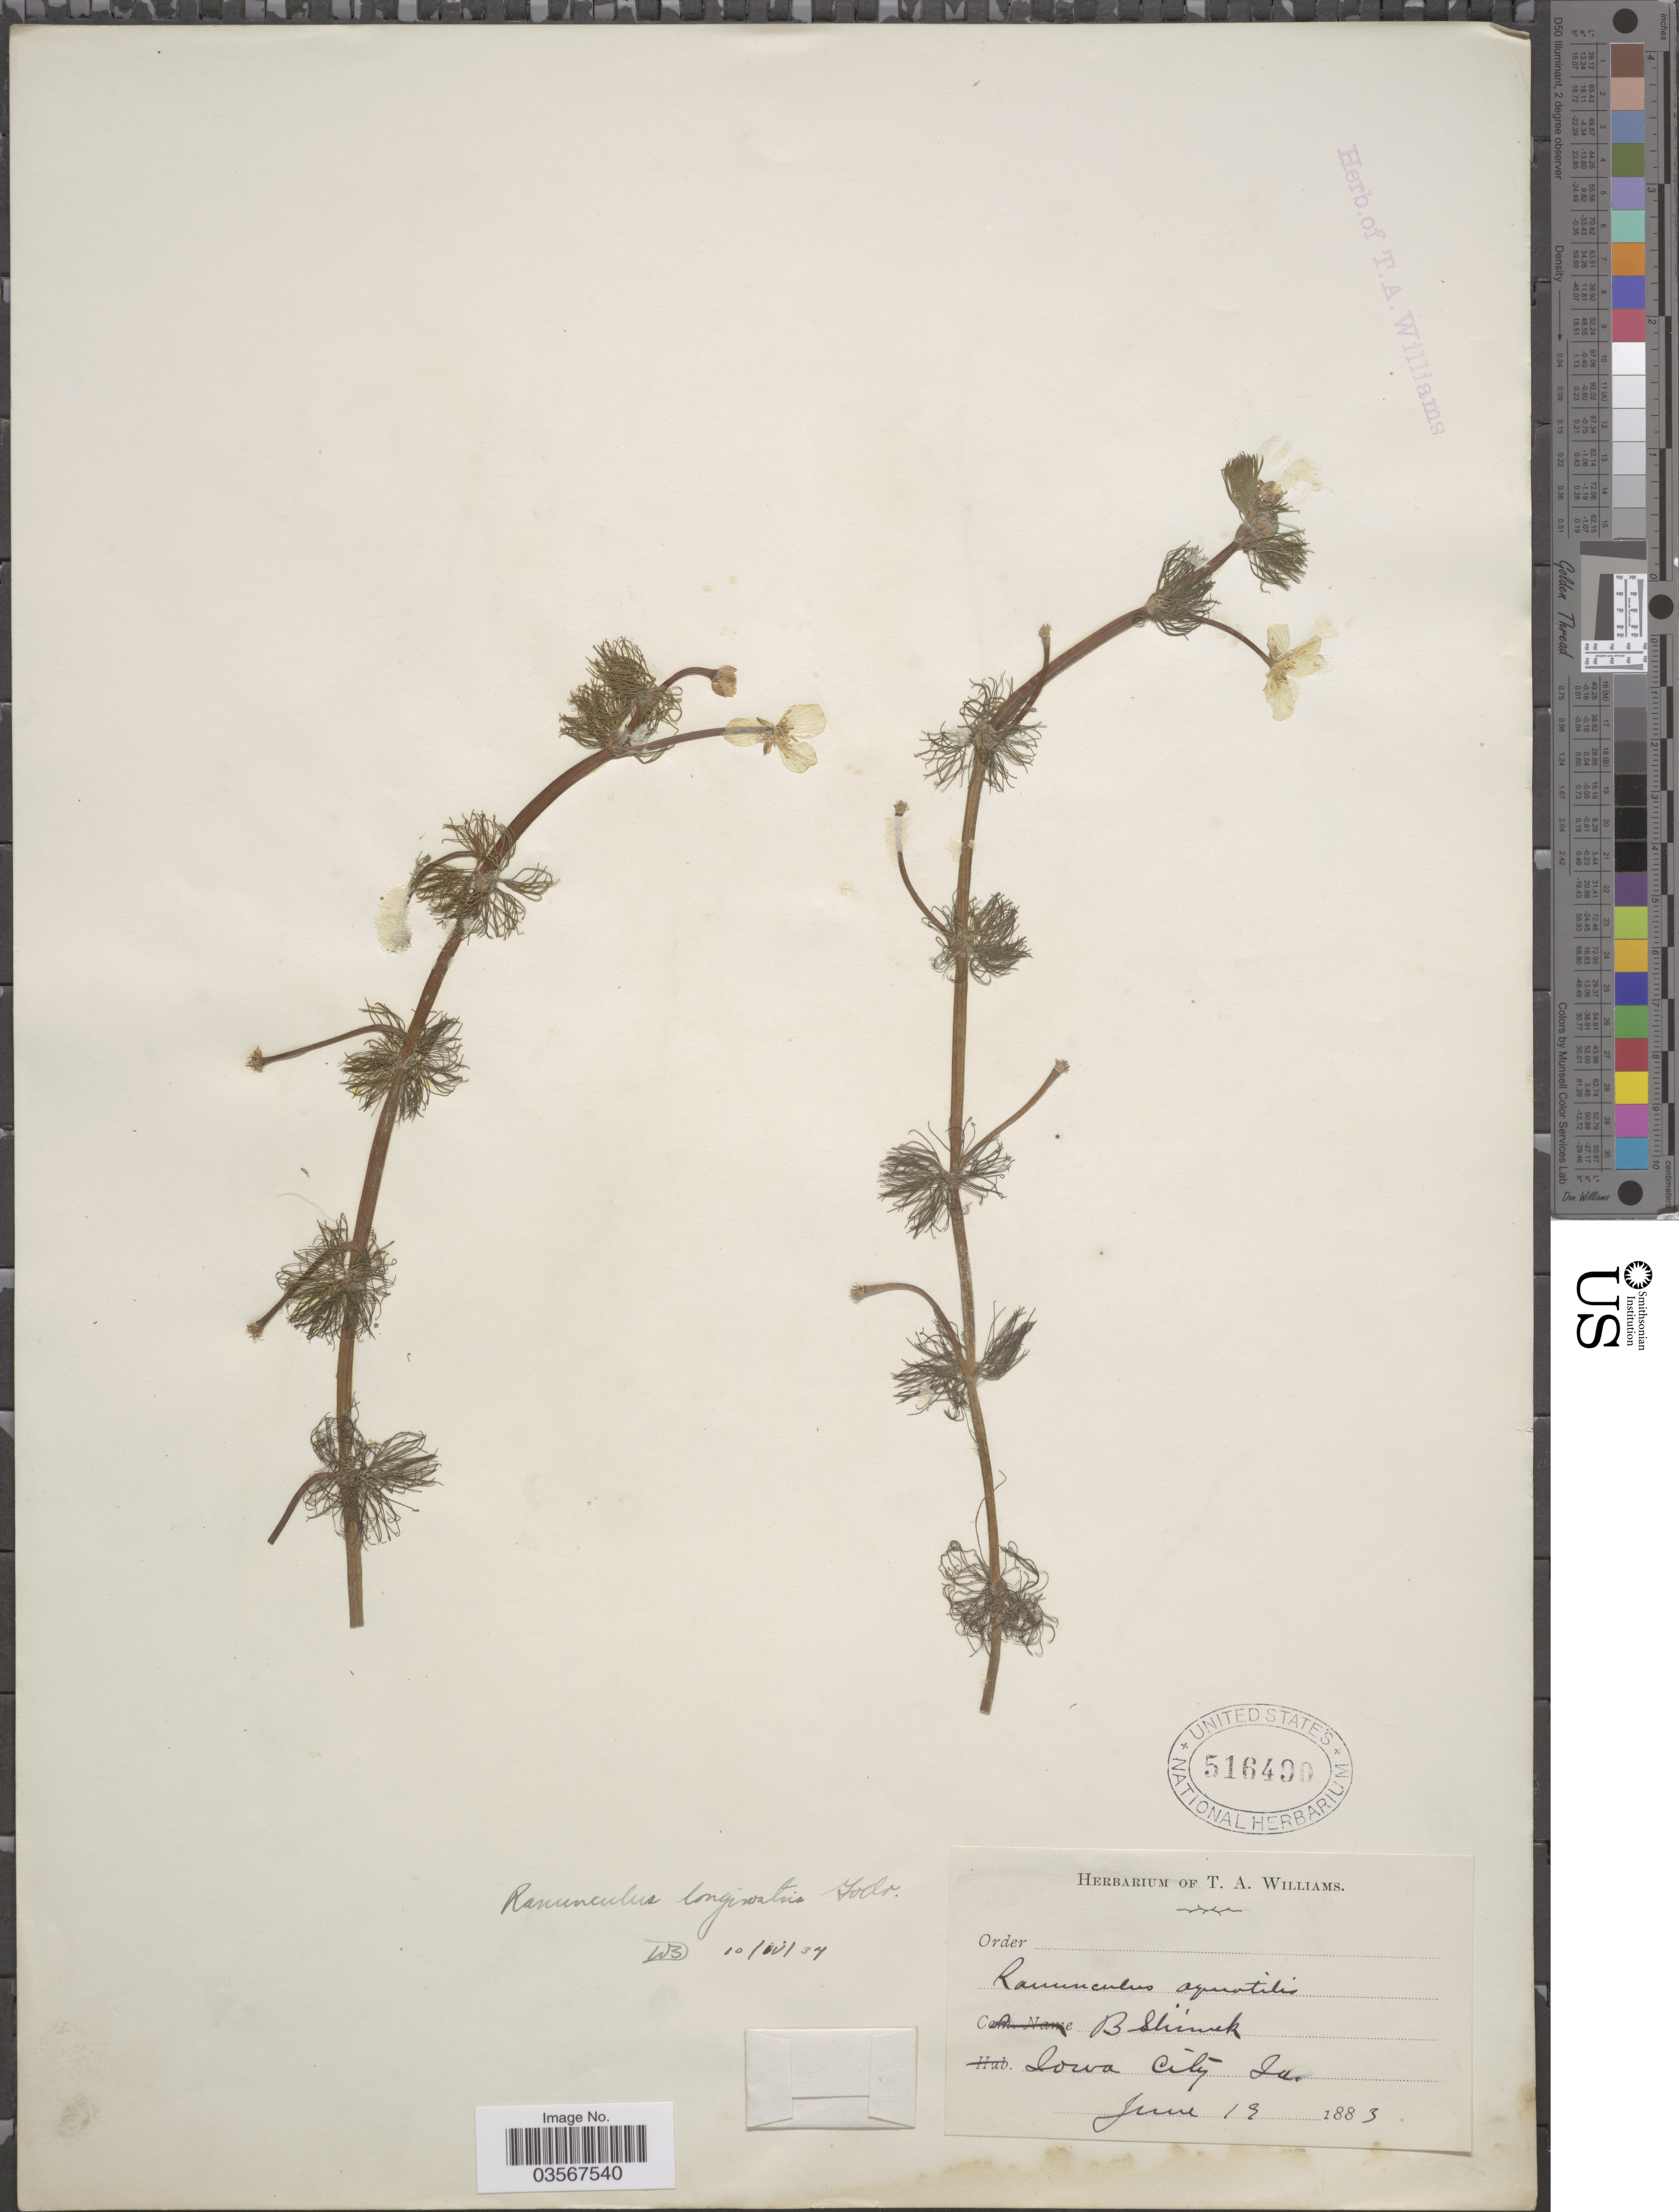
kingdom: Plantae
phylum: Tracheophyta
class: Magnoliopsida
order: Ranunculales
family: Ranunculaceae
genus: Ranunculus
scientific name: Ranunculus longirostris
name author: Godr.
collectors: ex herb. Thos. A. Williams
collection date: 1883-06-19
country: United States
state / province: Iowa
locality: Iowa City.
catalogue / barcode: US 516490